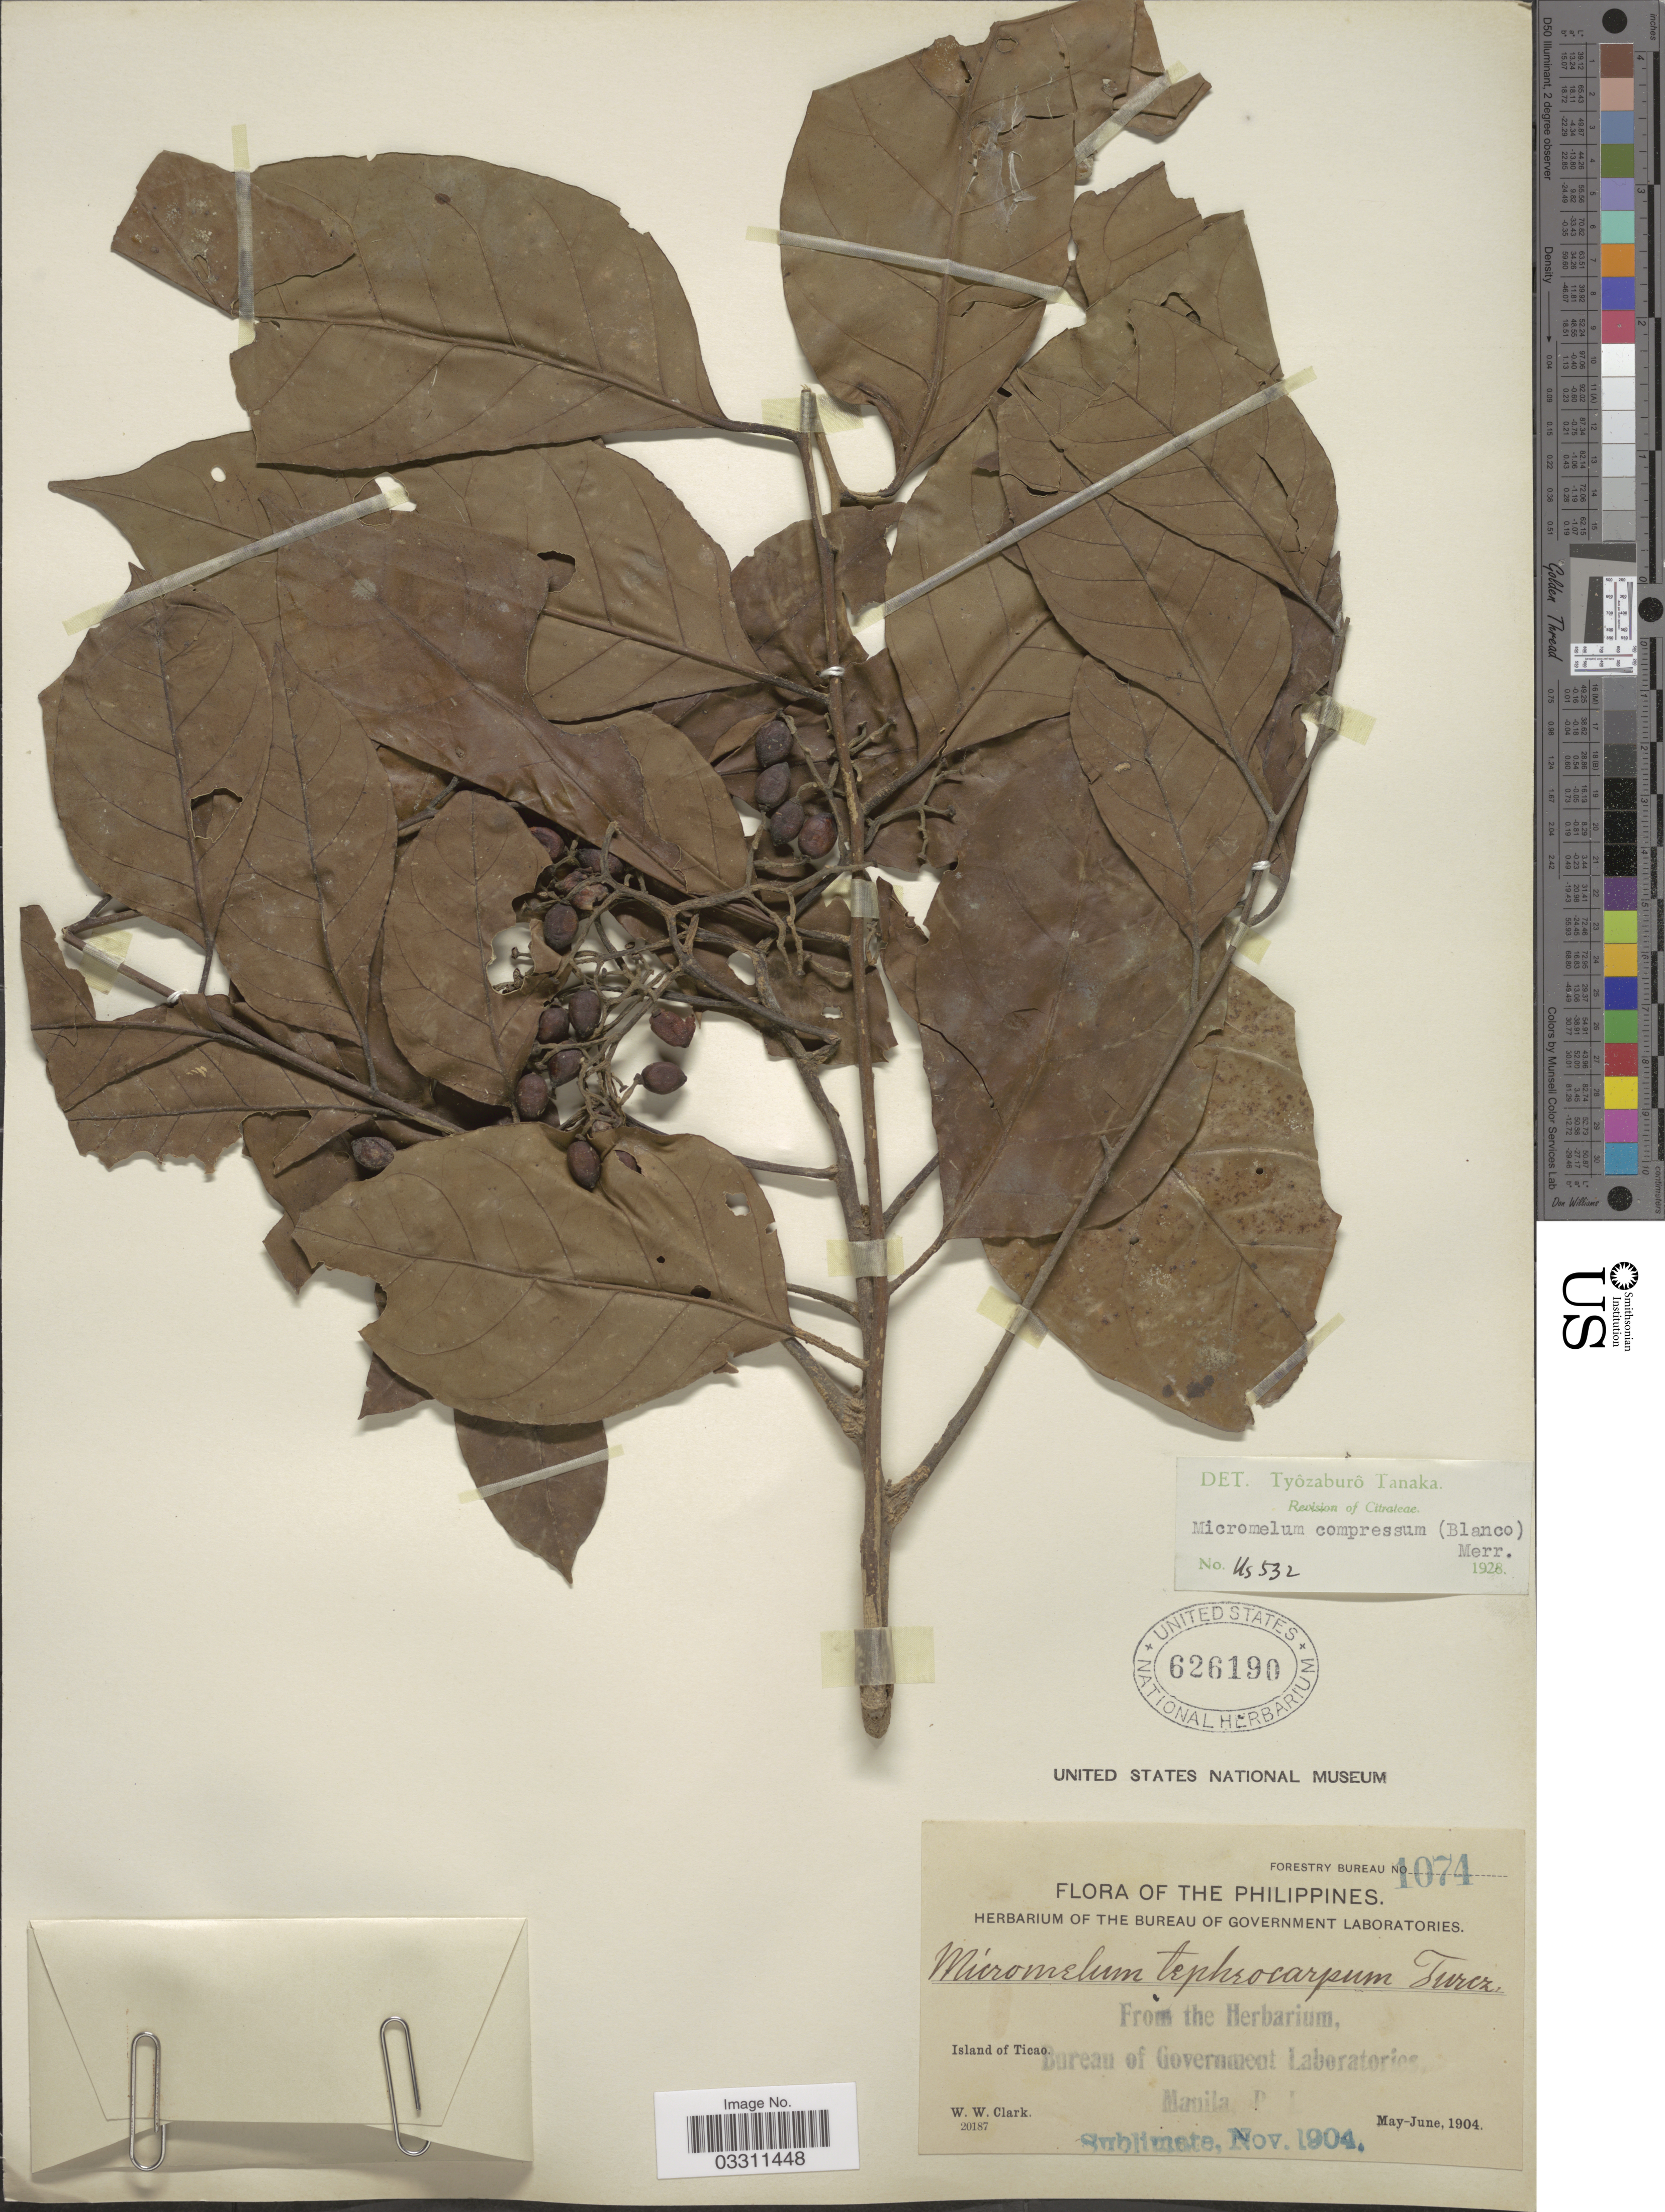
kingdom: Plantae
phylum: Tracheophyta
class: Magnoliopsida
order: Sapindales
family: Rutaceae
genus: Micromelum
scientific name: Micromelum compressum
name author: (Blanco) Merr.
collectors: W. W. Clark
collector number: Forestry Bureau 1074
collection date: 1904-05/1904-06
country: Philippines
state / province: Bicol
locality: Island of Ticao.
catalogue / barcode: US 626190